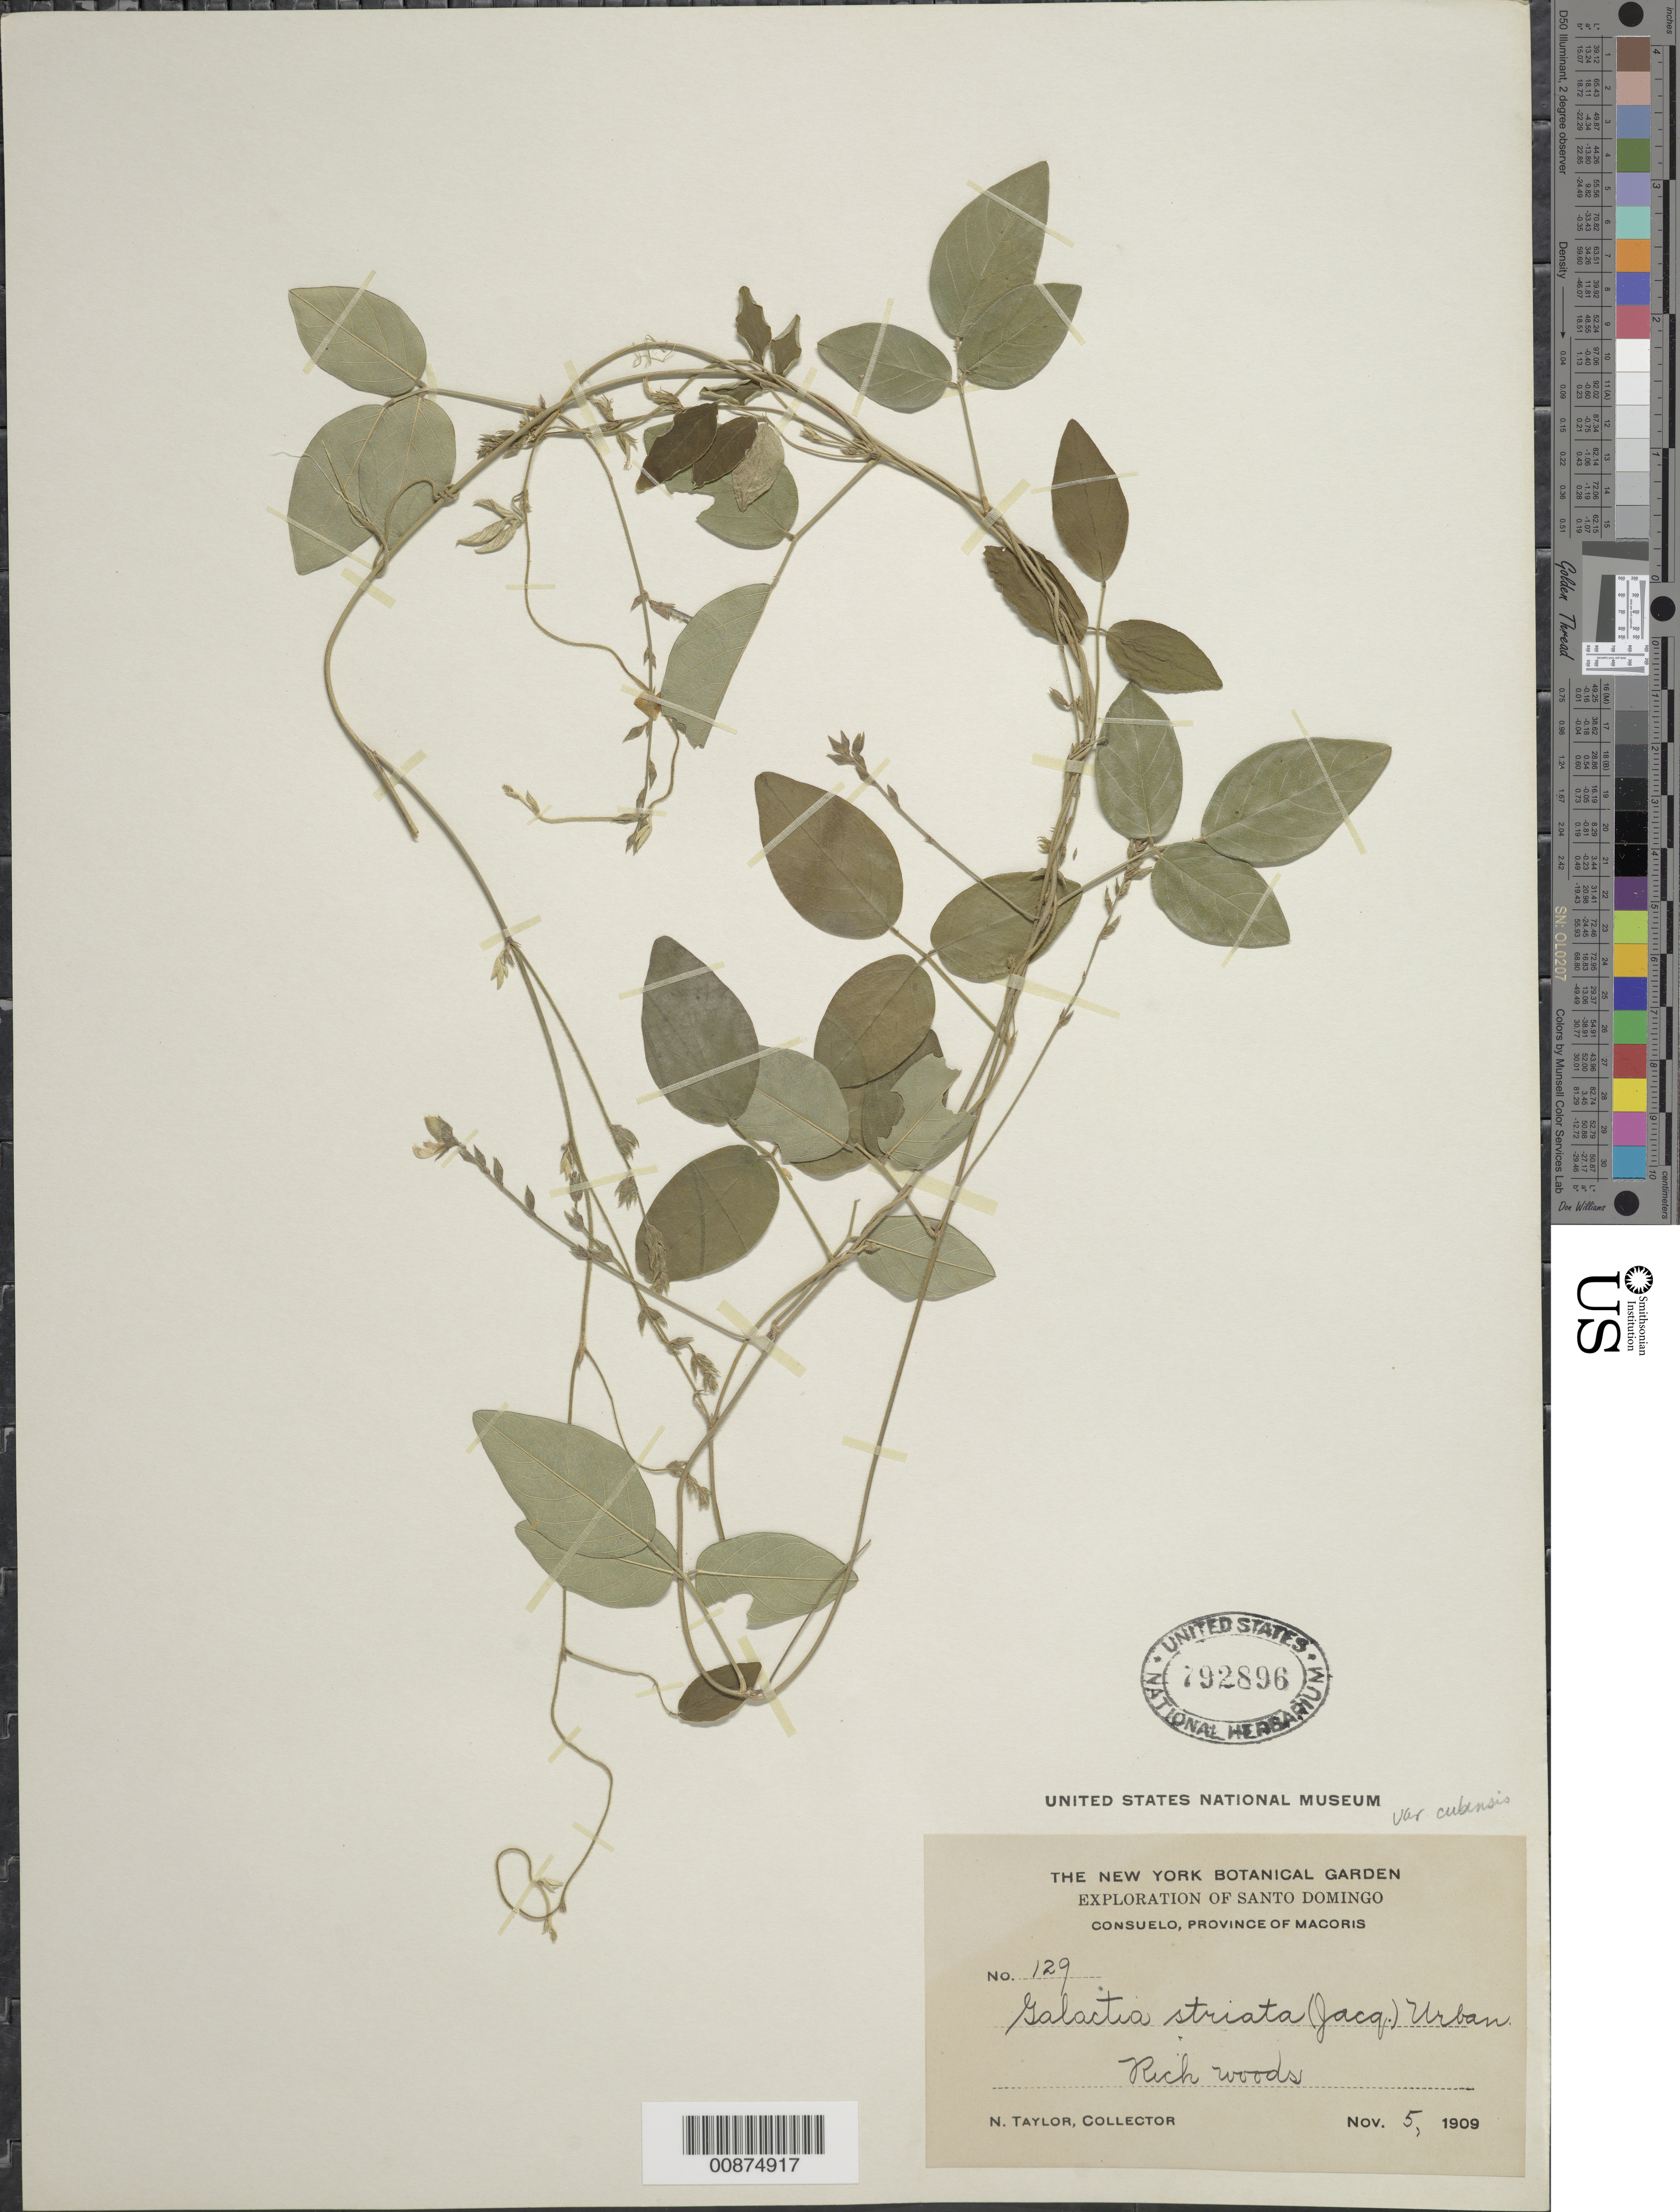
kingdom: Plantae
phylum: Tracheophyta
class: Magnoliopsida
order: Fabales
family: Fabaceae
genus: Galactia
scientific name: Galactia striata var. cubensis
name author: (Kunth) Urb.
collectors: N. Taylor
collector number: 129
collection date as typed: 05 Nov 1909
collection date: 1909-11-05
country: Dominican Republic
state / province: San Pedro de Macoris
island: Hispaniola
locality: Consuelo.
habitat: Rich woods.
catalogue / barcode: US 792896